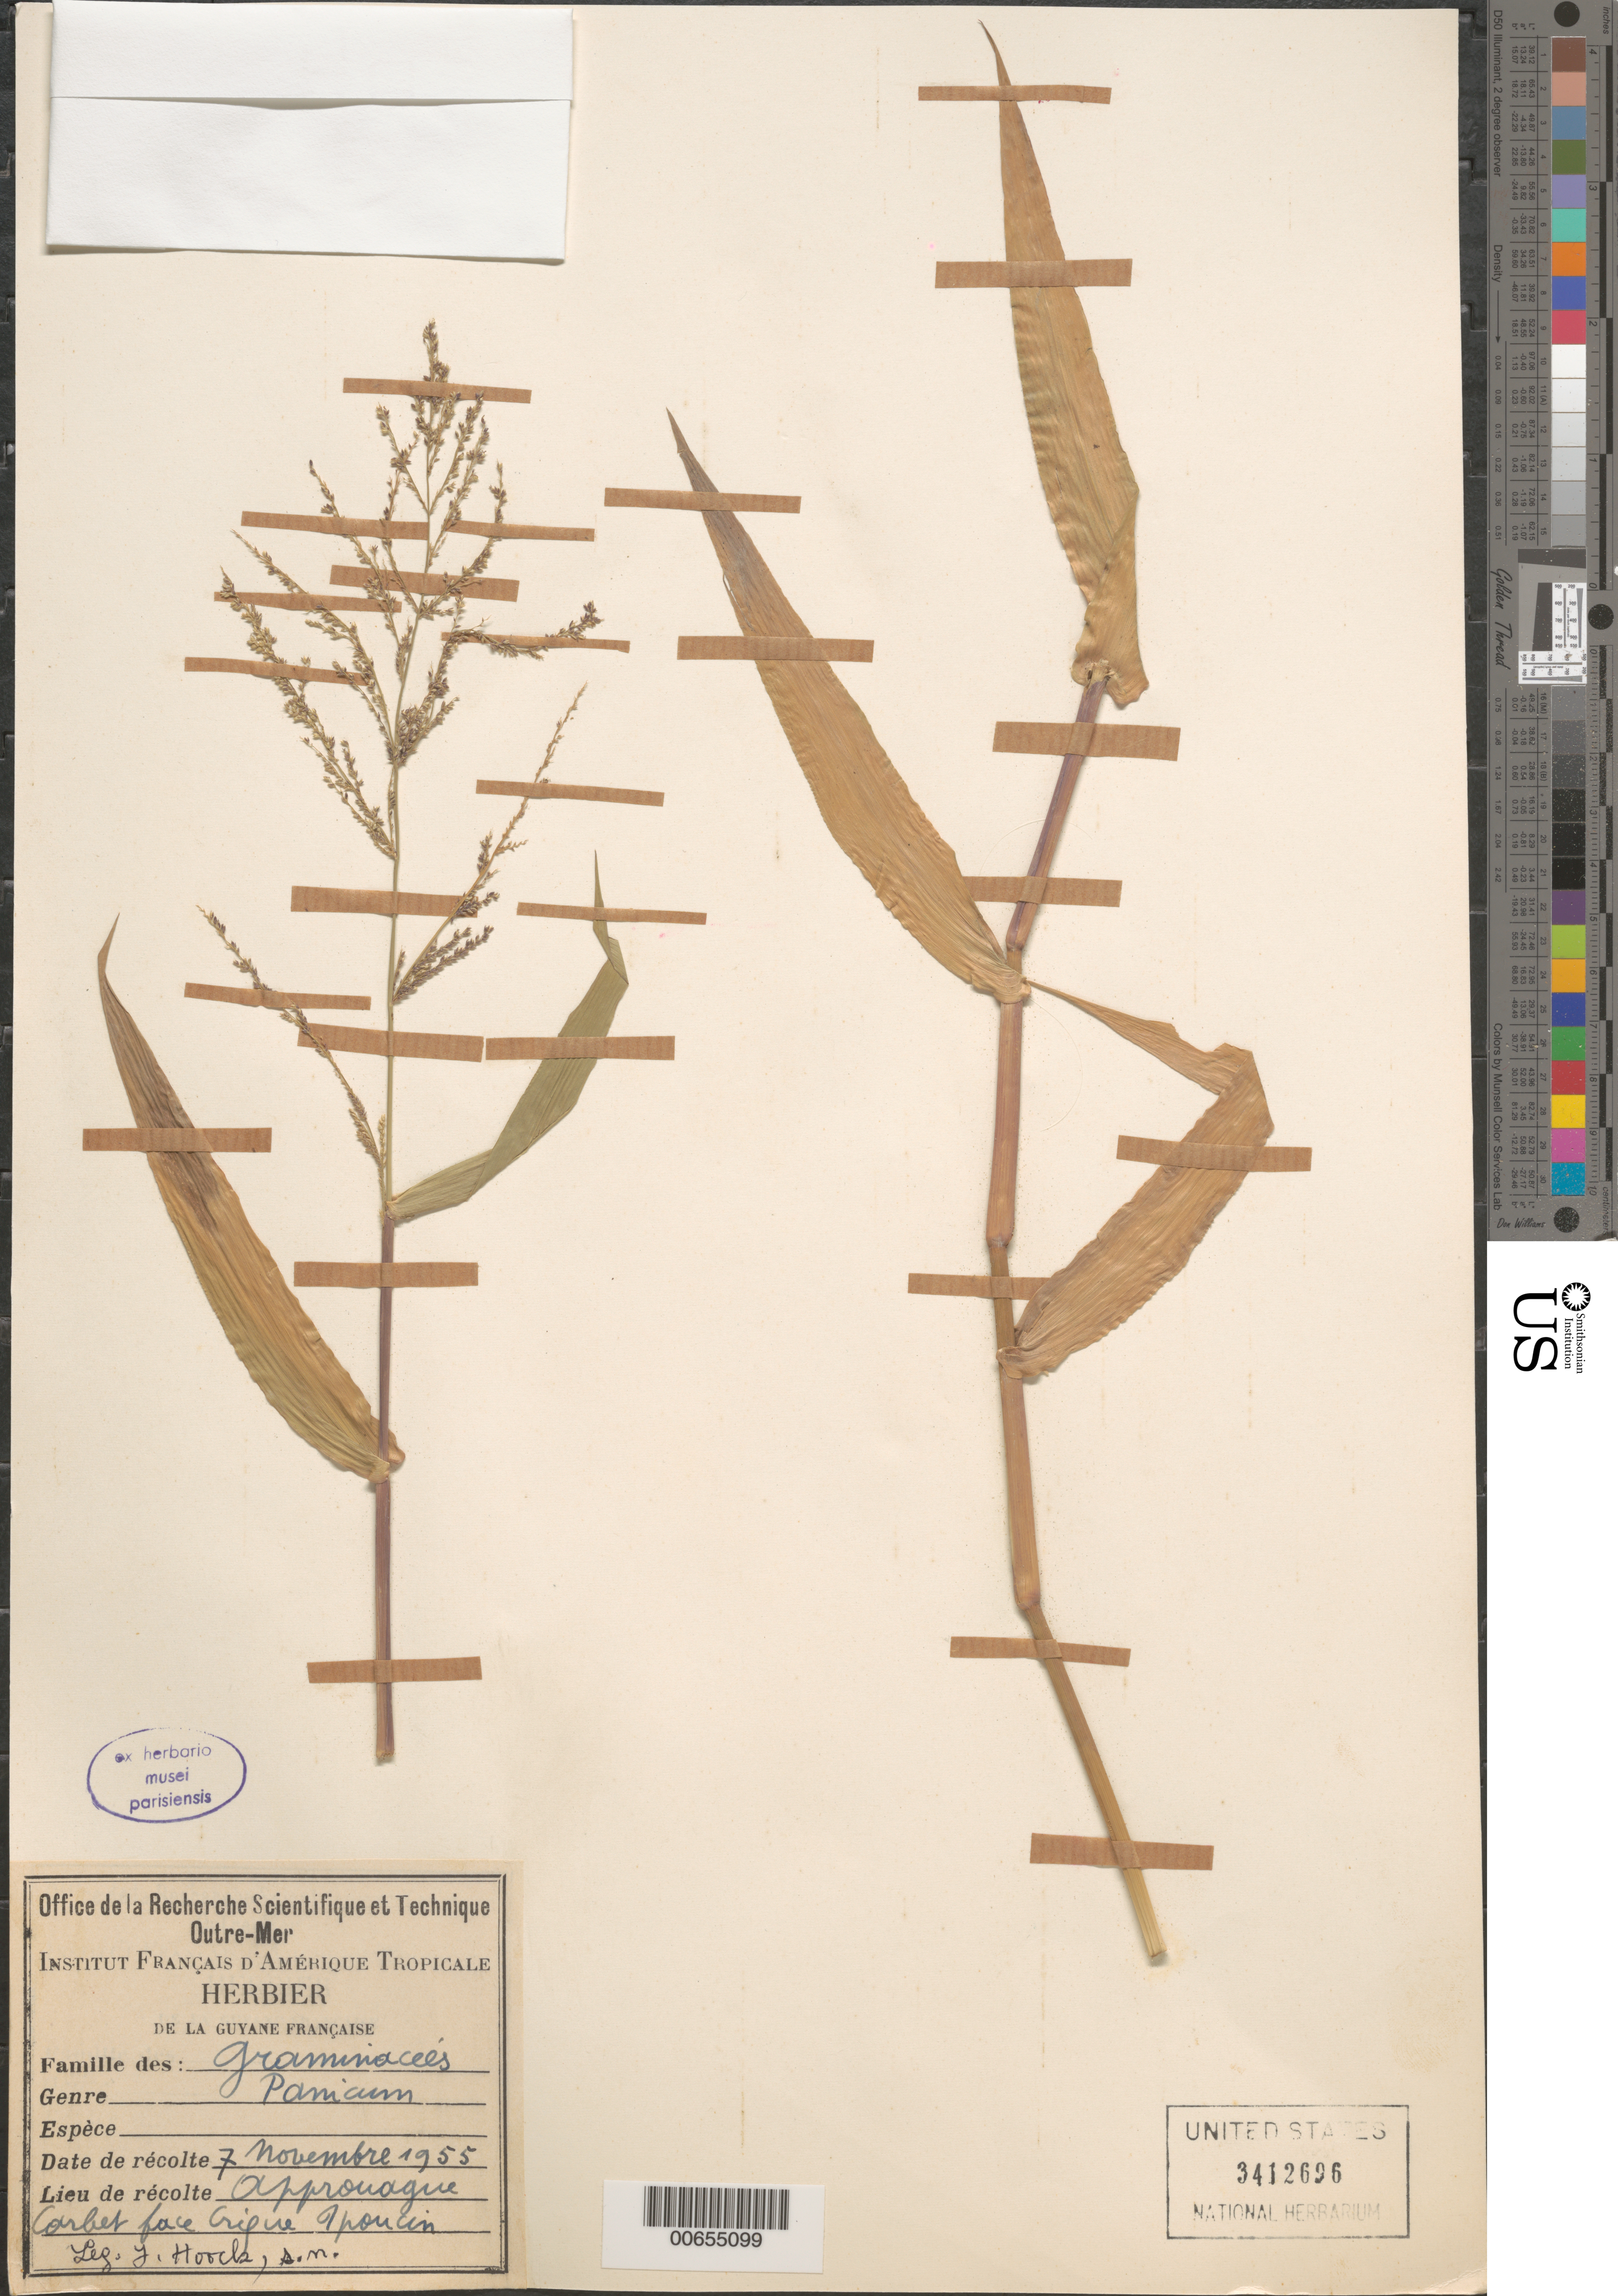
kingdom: Plantae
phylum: Tracheophyta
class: Liliopsida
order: Poales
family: Poaceae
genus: Panicum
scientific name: Panicum sp.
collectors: J. Hoock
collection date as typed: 7-Nov-55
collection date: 1955-11-07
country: French Guiana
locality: Crique Ipoucin, Carbet face, Approuague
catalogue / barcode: US 3412696